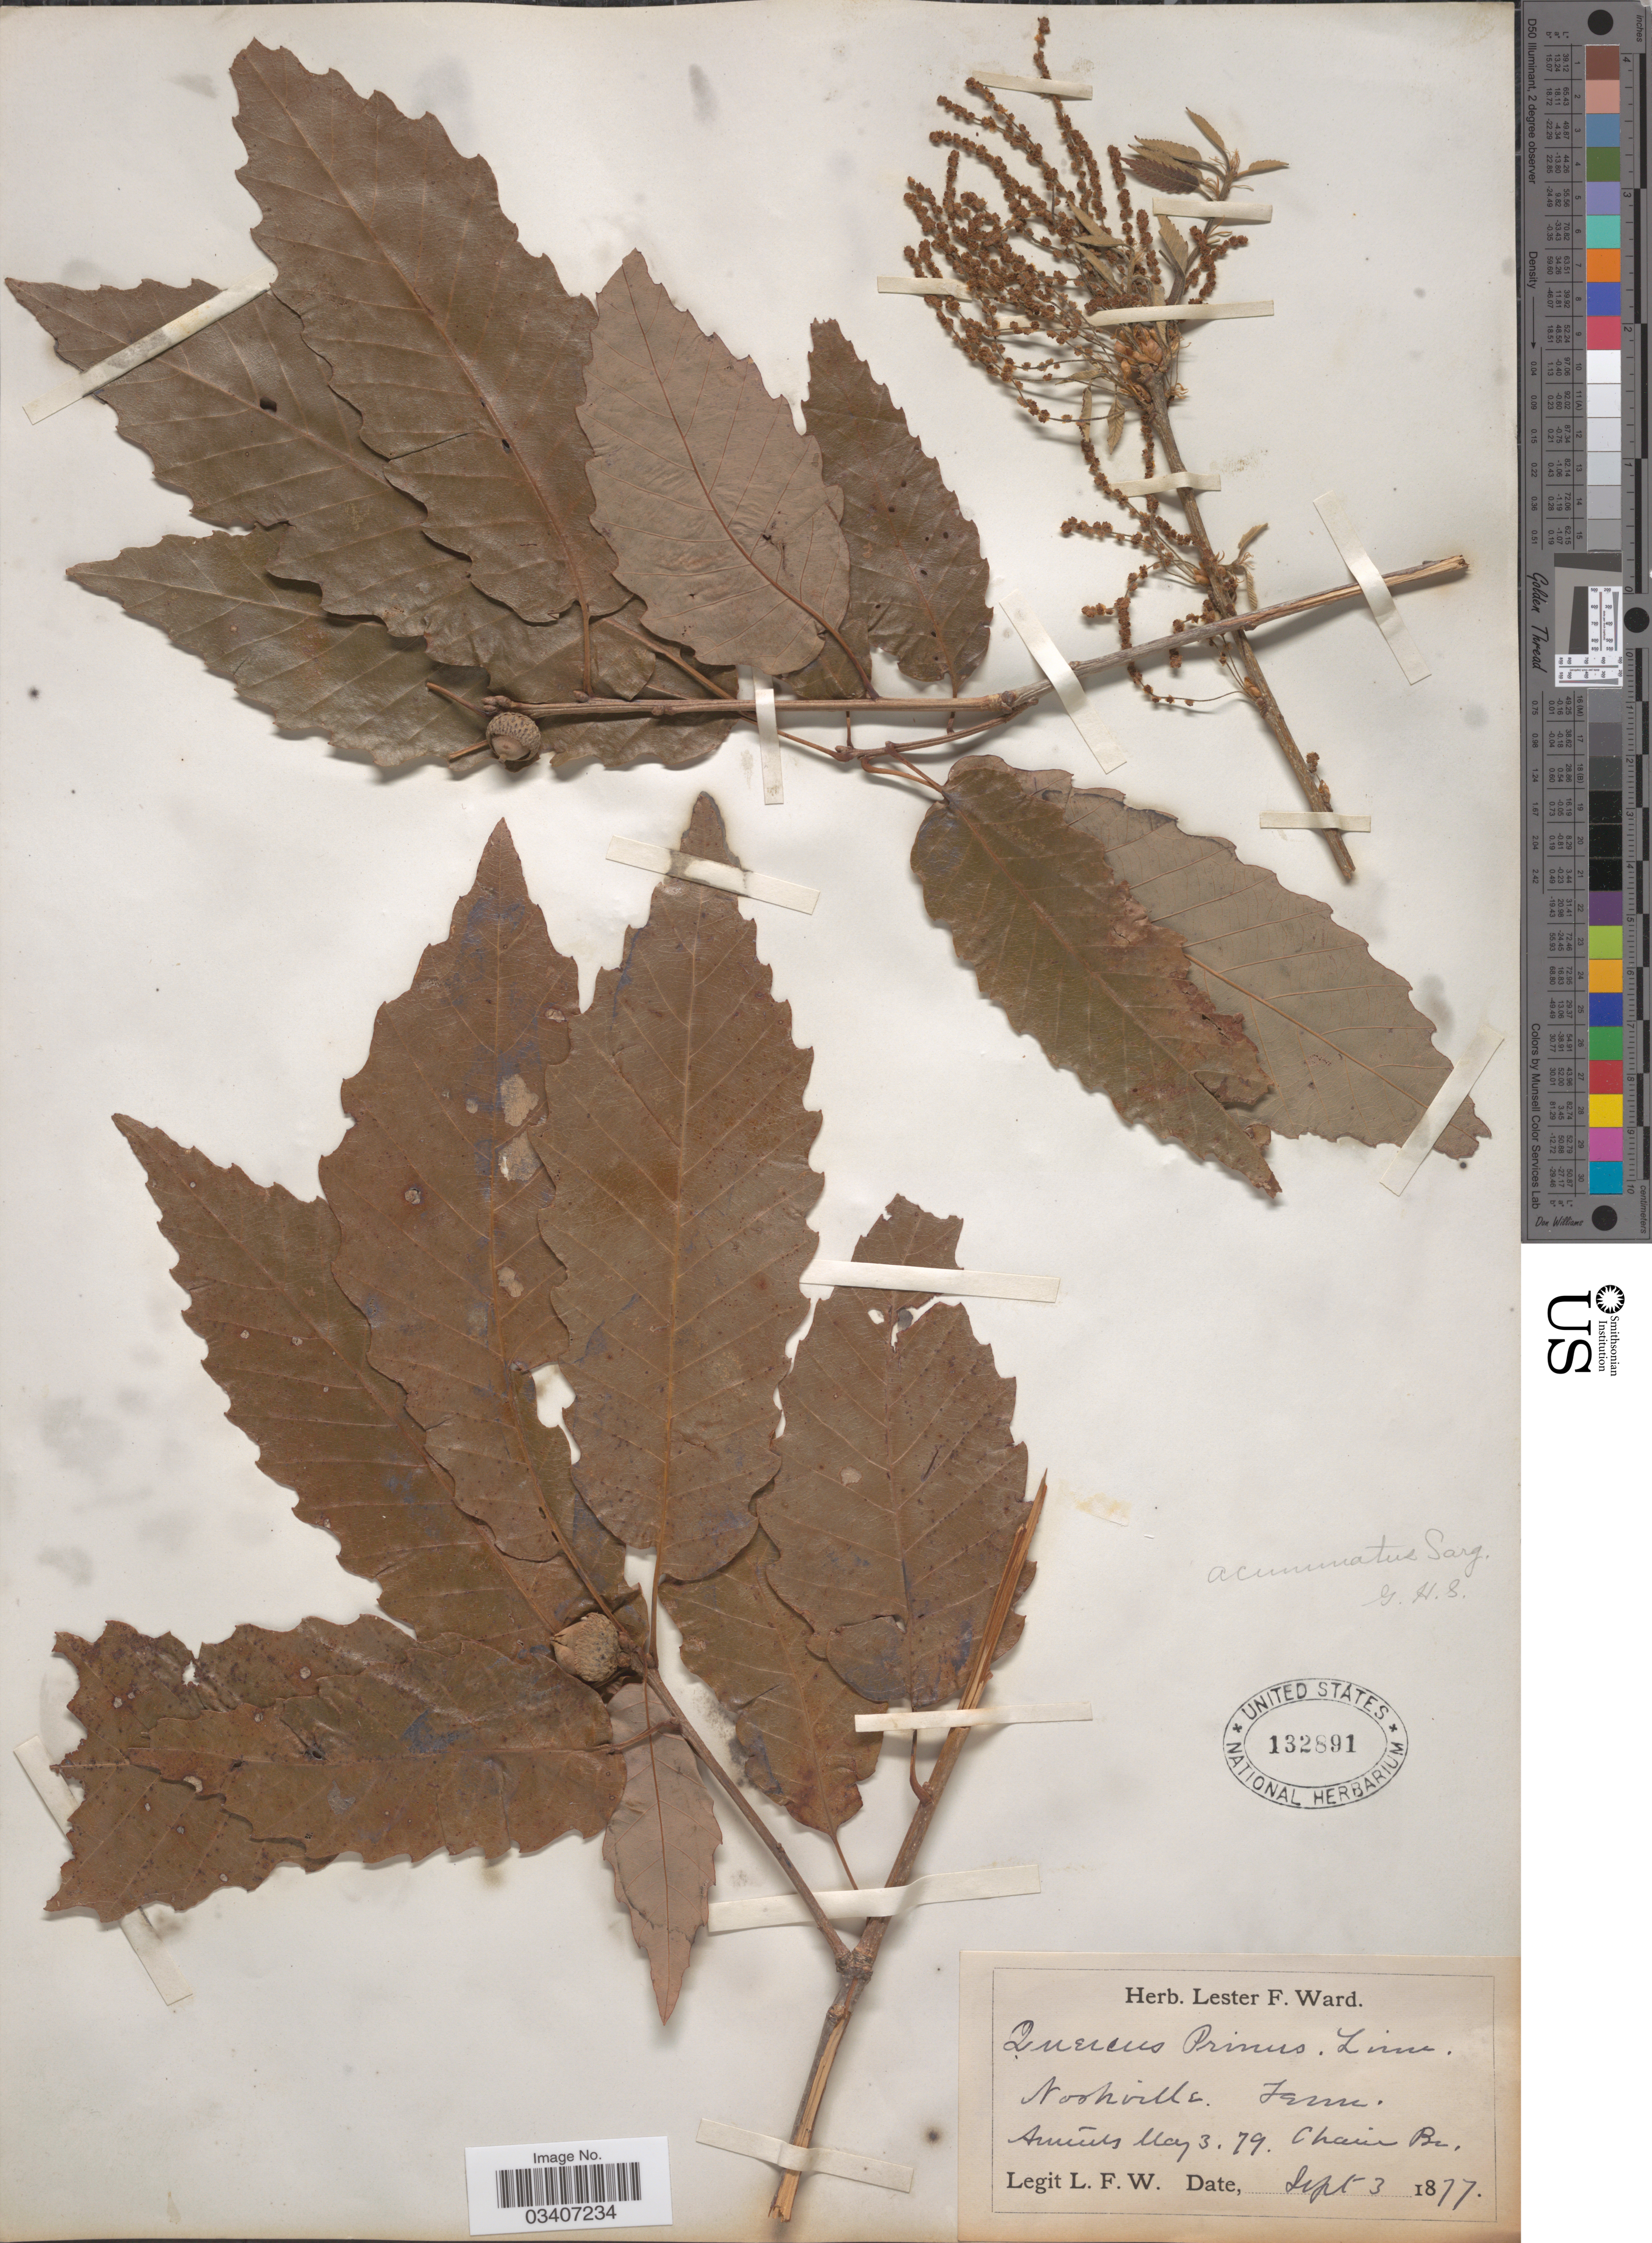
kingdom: Plantae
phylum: Tracheophyta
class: Magnoliopsida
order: Fagales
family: Fagaceae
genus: Quercus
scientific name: Quercus muehlenbergii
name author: Engelm.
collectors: L. F. Ward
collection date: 1877-09-03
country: United States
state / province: Tennessee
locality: Nashville. Chain Br.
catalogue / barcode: US 132891